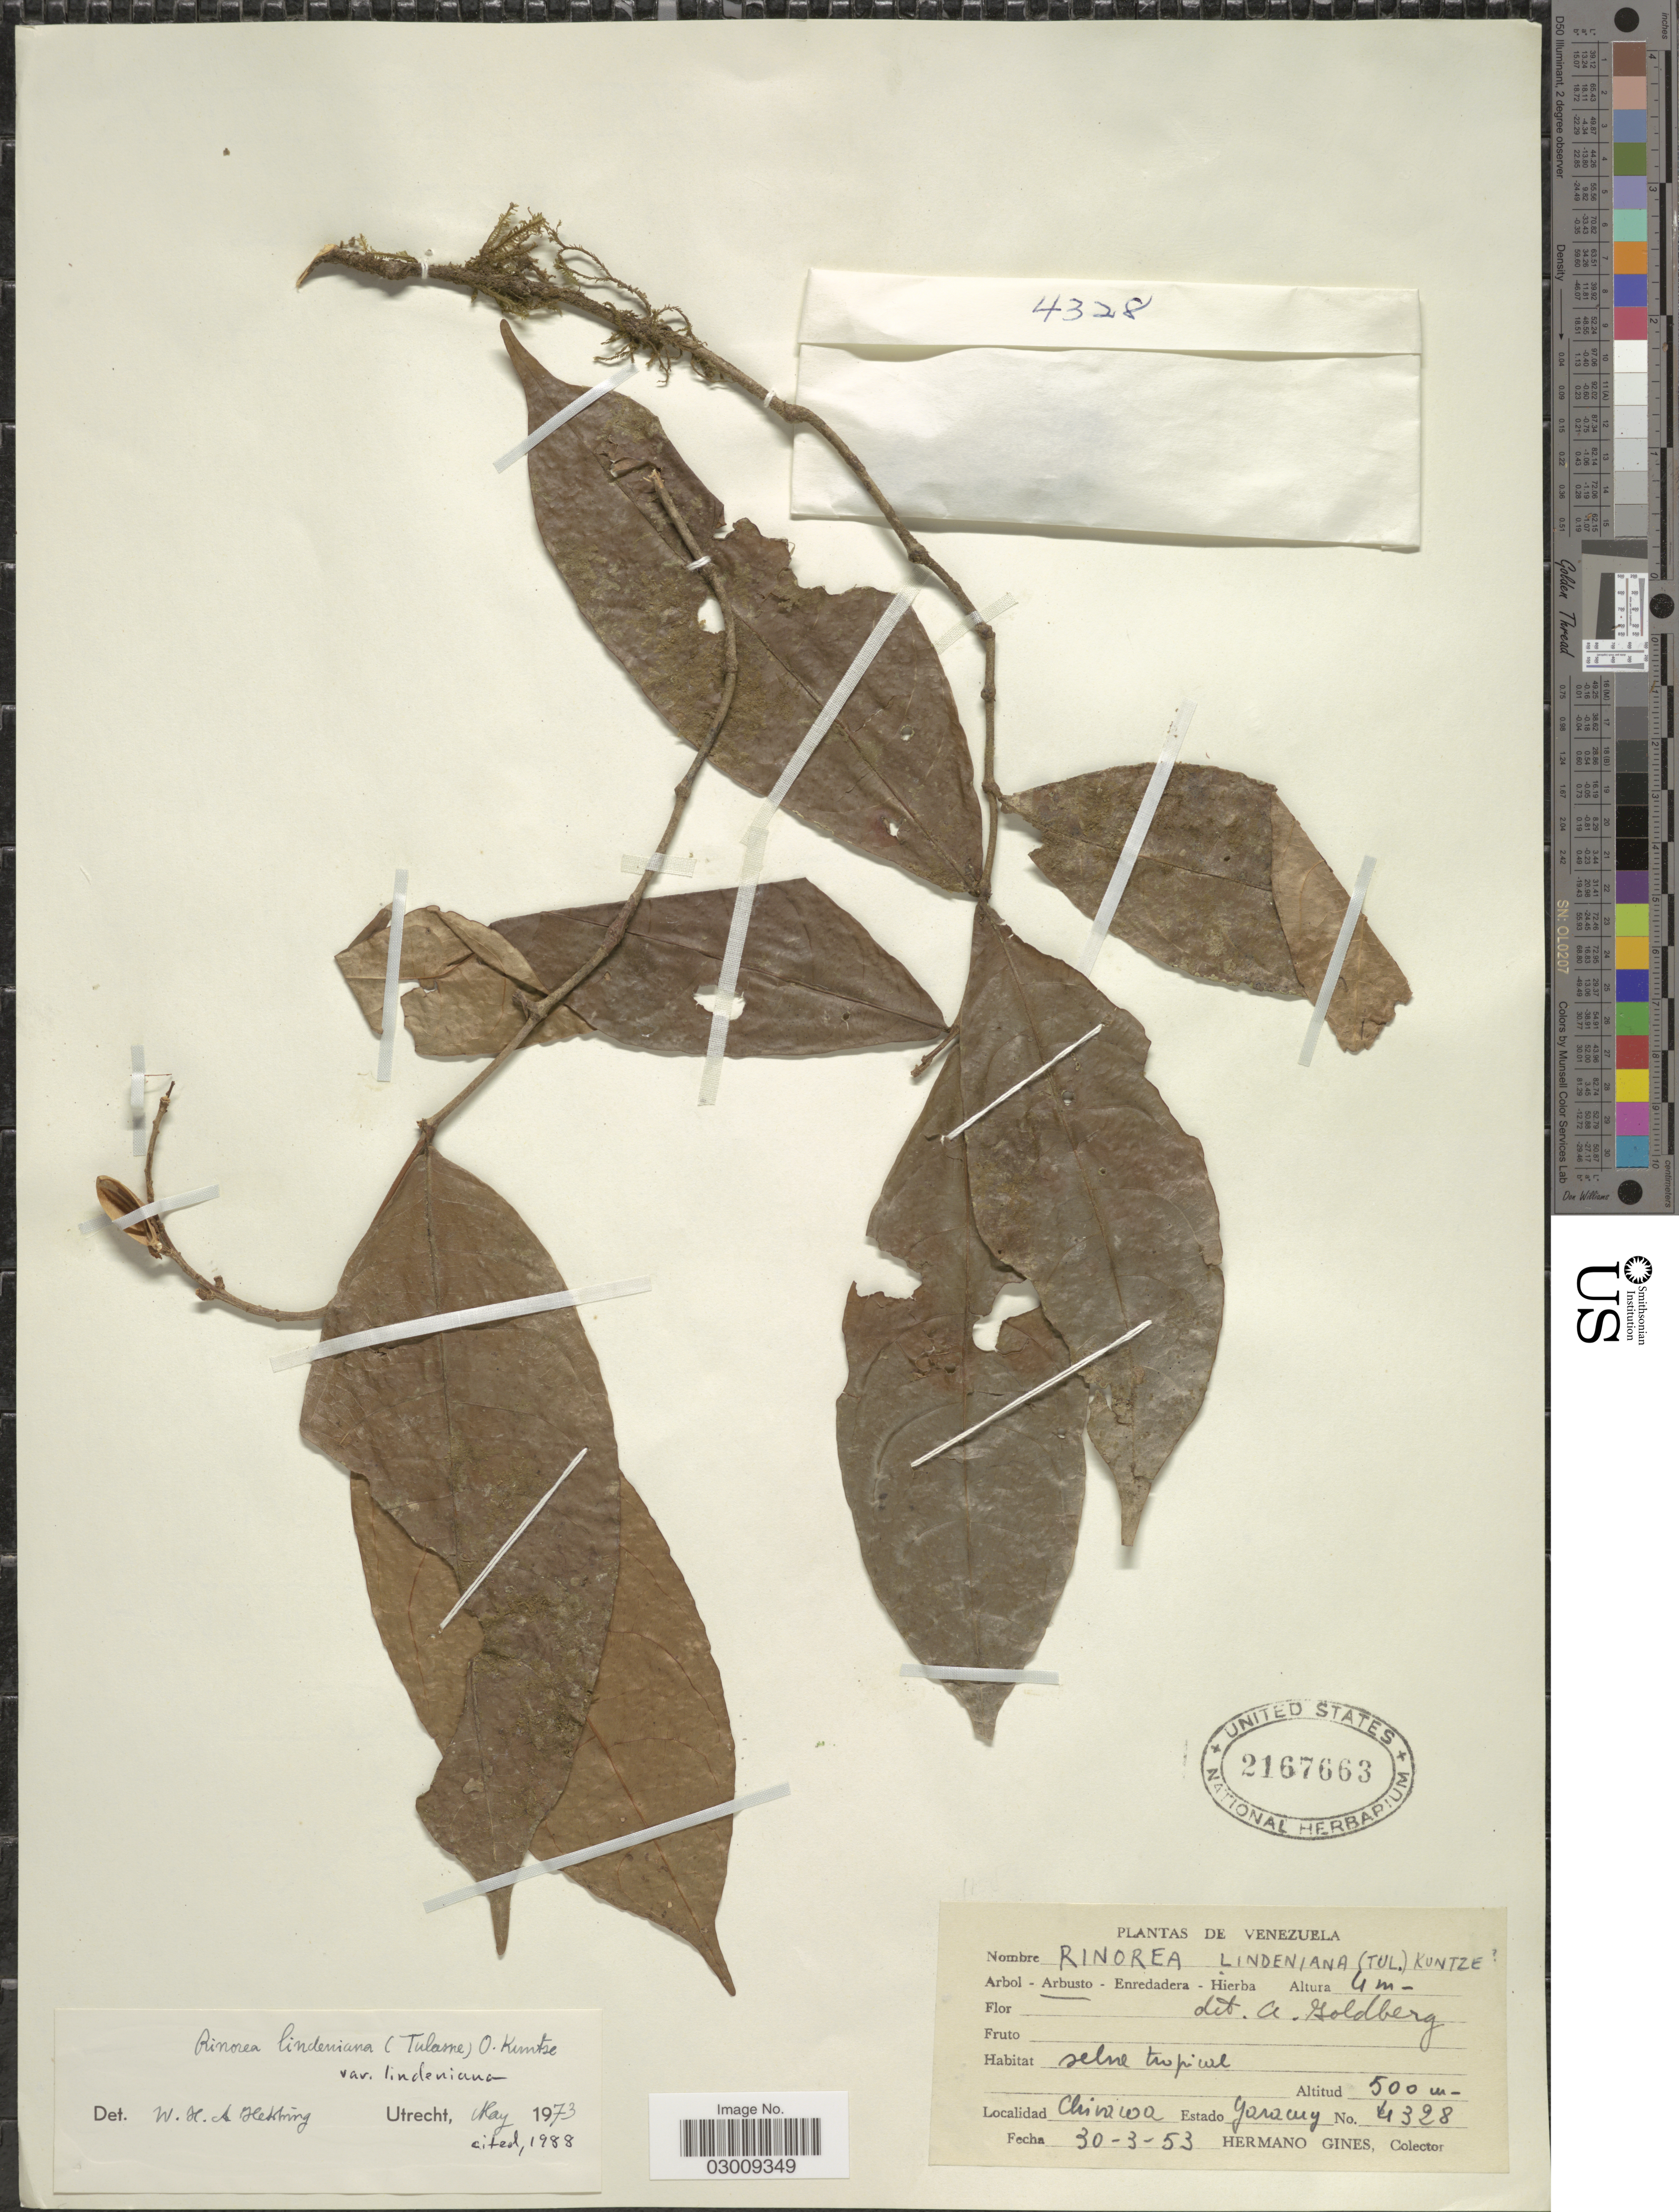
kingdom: Plantae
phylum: Tracheophyta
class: Magnoliopsida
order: Malpighiales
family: Violaceae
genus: Rinorea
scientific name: Rinorea lindeniana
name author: (Tul.) Kuntze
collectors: Bro. Gines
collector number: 4328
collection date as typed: Transcribed d/m/y: 30/3/53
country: Venezuela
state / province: Yaracuy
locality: Chivacoa.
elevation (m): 500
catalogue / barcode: US 2167663